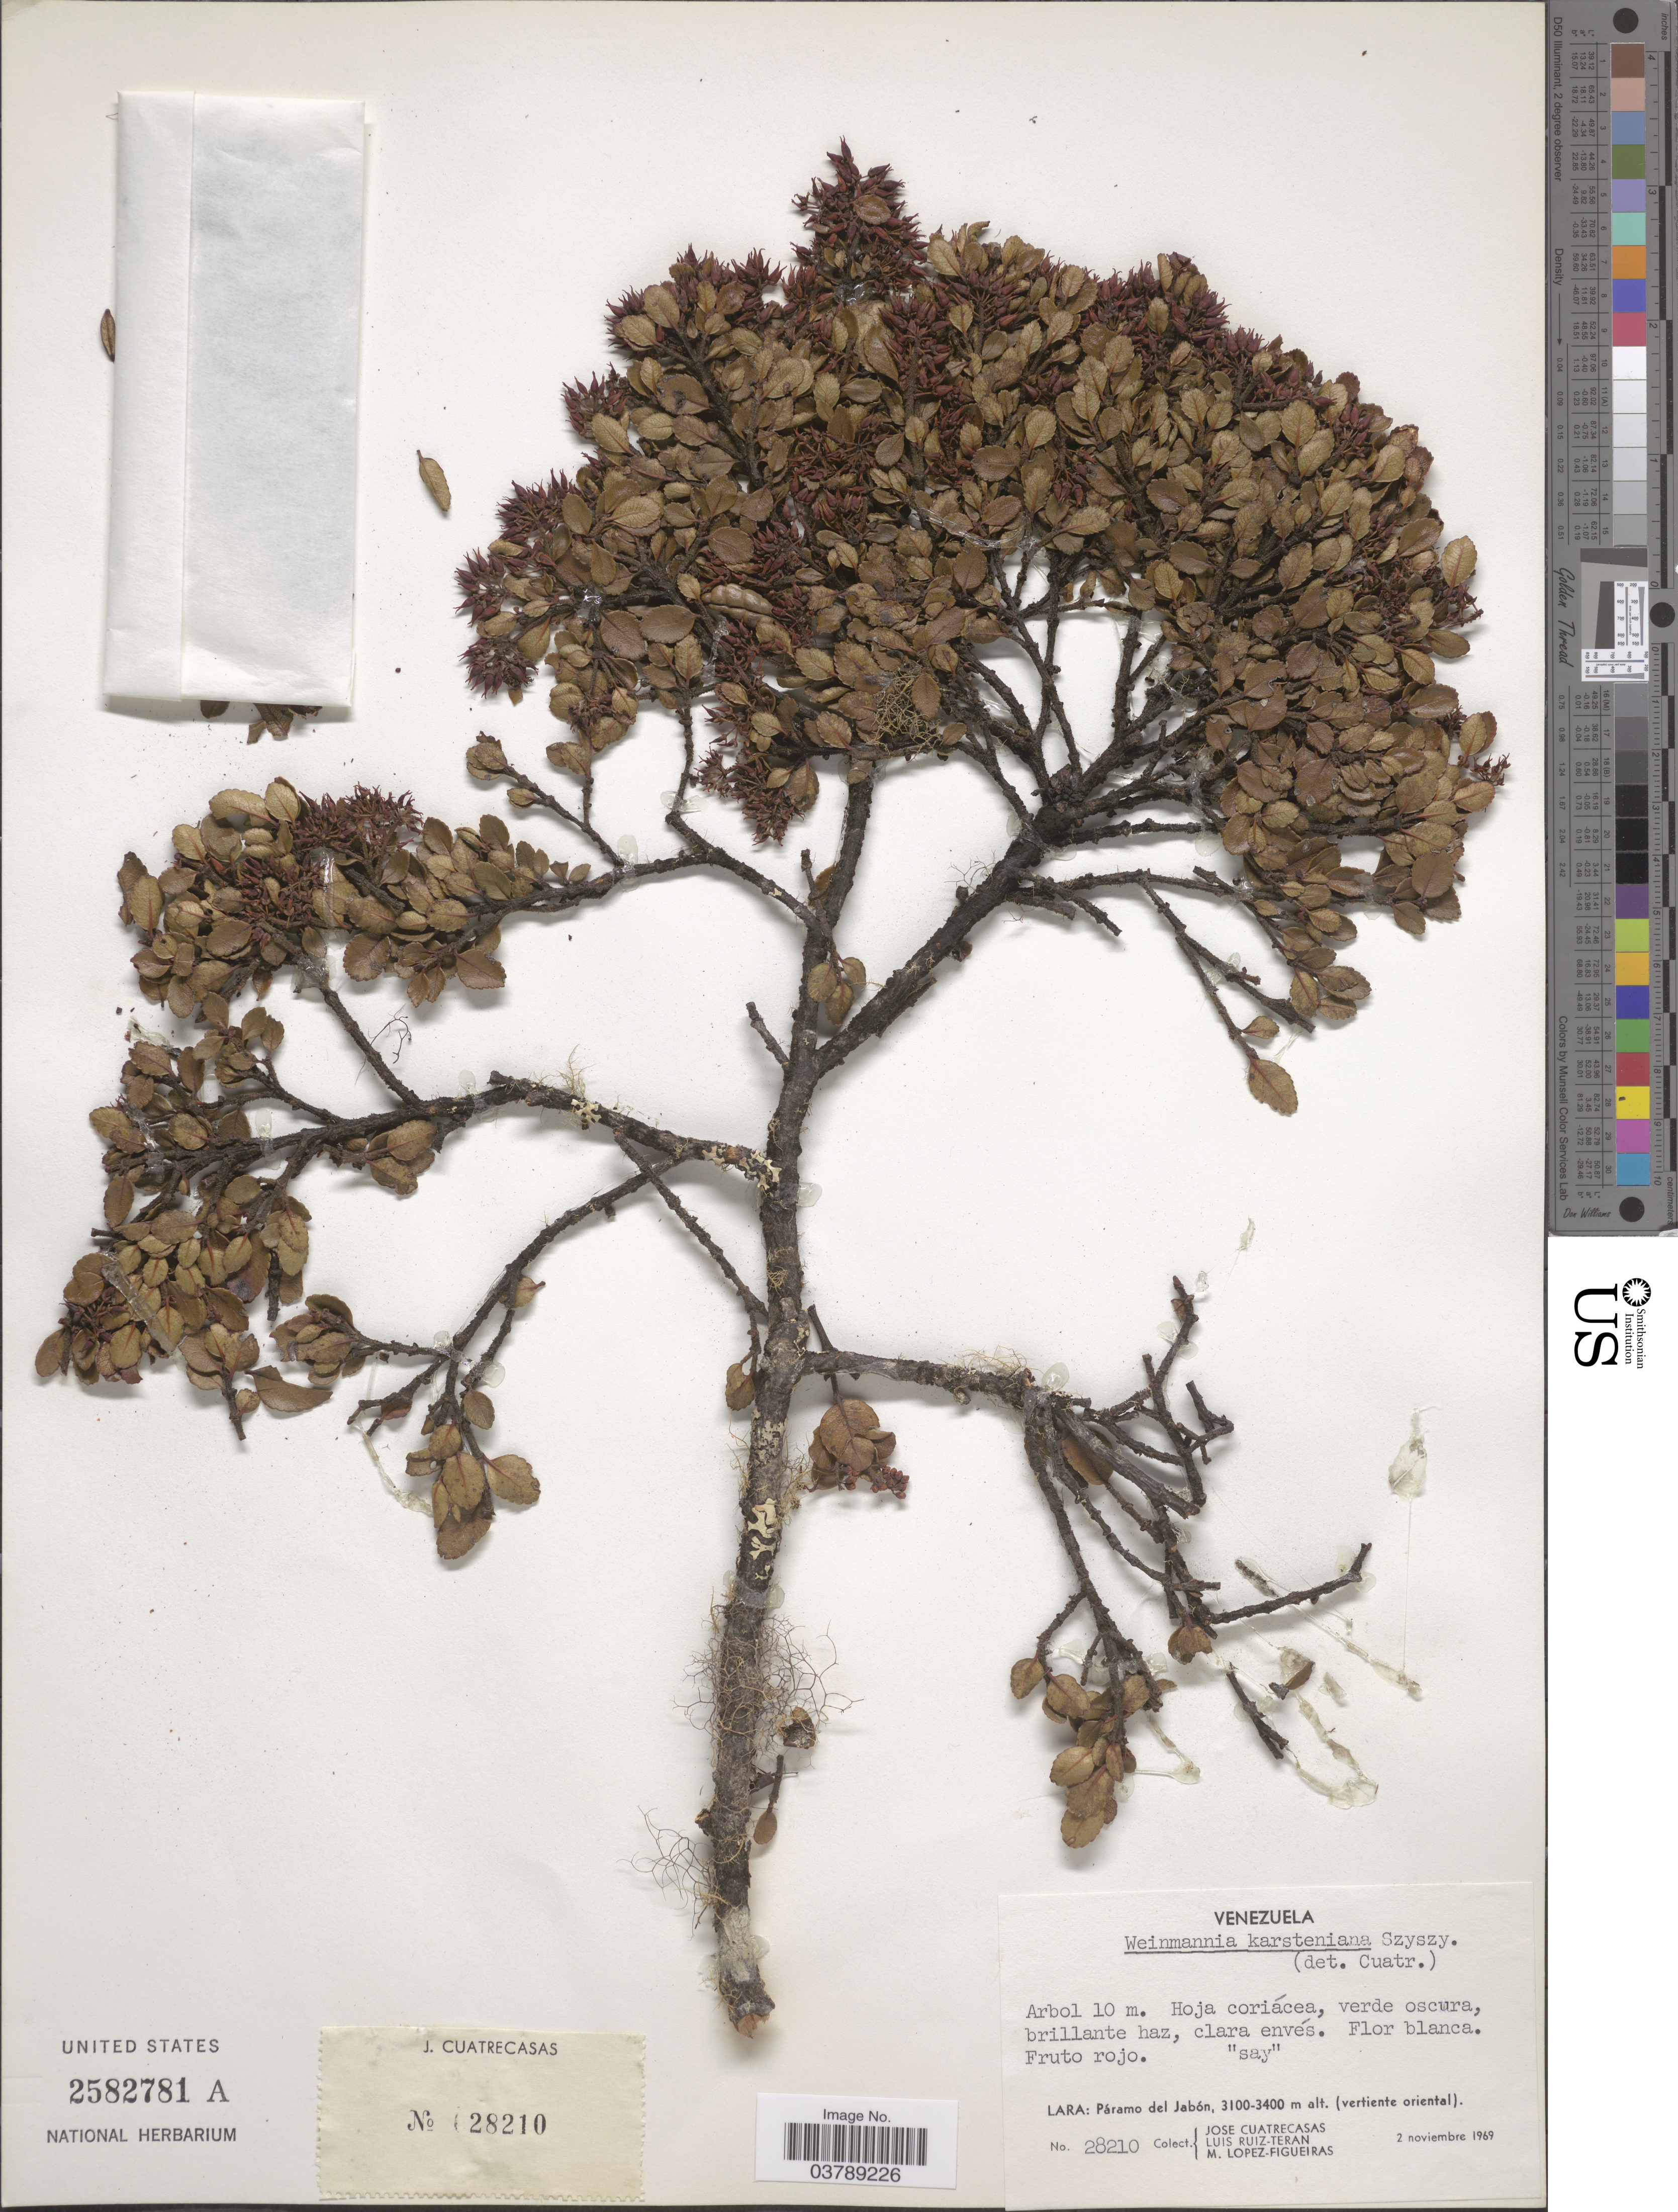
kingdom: Plantae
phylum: Tracheophyta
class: Magnoliopsida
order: Oxalidales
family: Cunoniaceae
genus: Weinmannia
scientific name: Weinmannia karsteniana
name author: Szyszyll.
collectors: J. Cuatrecasas, L. E. Ruíz-Terán & M. López Figueiras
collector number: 28210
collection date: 1969-11-02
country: Venezuela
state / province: Lara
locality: Páramo del Jabón, (vertiente oriental).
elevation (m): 3100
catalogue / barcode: US 2582781A